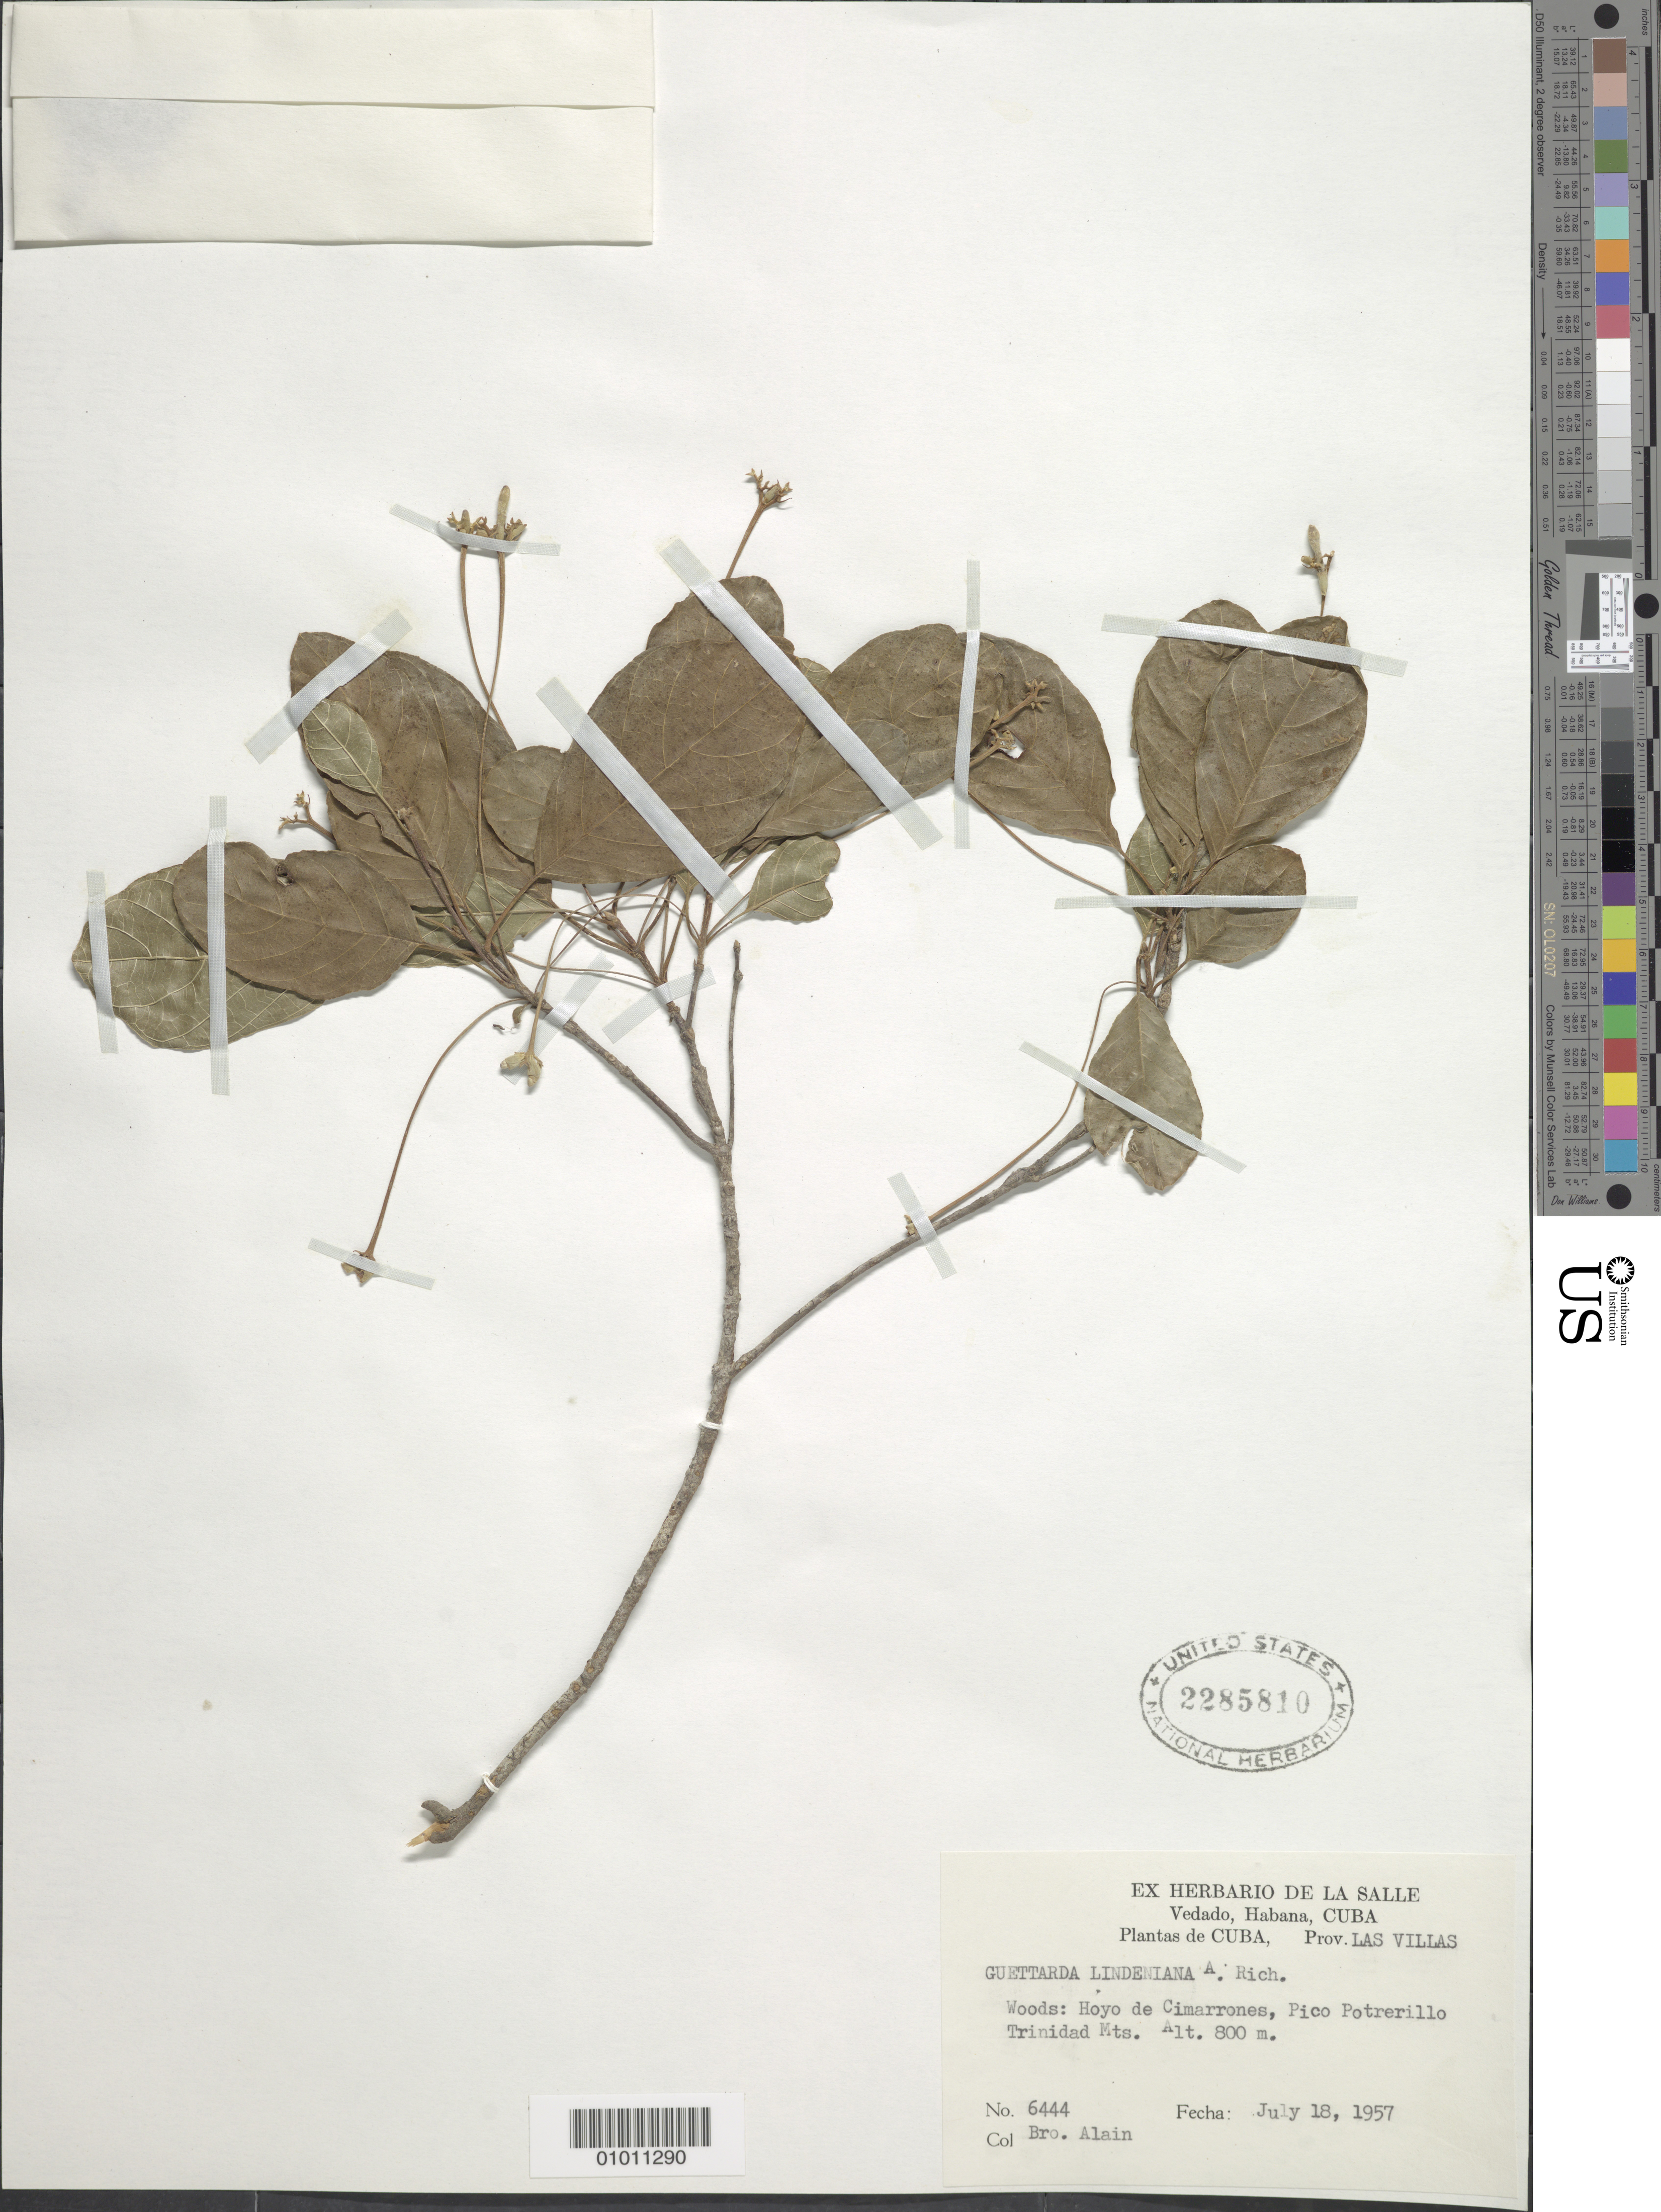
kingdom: Plantae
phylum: Tracheophyta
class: Magnoliopsida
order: Gentianales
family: Rubiaceae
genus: Guettarda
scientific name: Guettarda lindeniana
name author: A. Rich.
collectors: A. H. Liogier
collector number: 6444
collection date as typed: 18 Jul 1957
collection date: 1957-07-18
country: Cuba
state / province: Las Villas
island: Cuba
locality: Hoyo de Cimarrones, Pico Potrerillo, Trinidad Mts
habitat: Woods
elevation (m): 800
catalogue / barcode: US 2285810